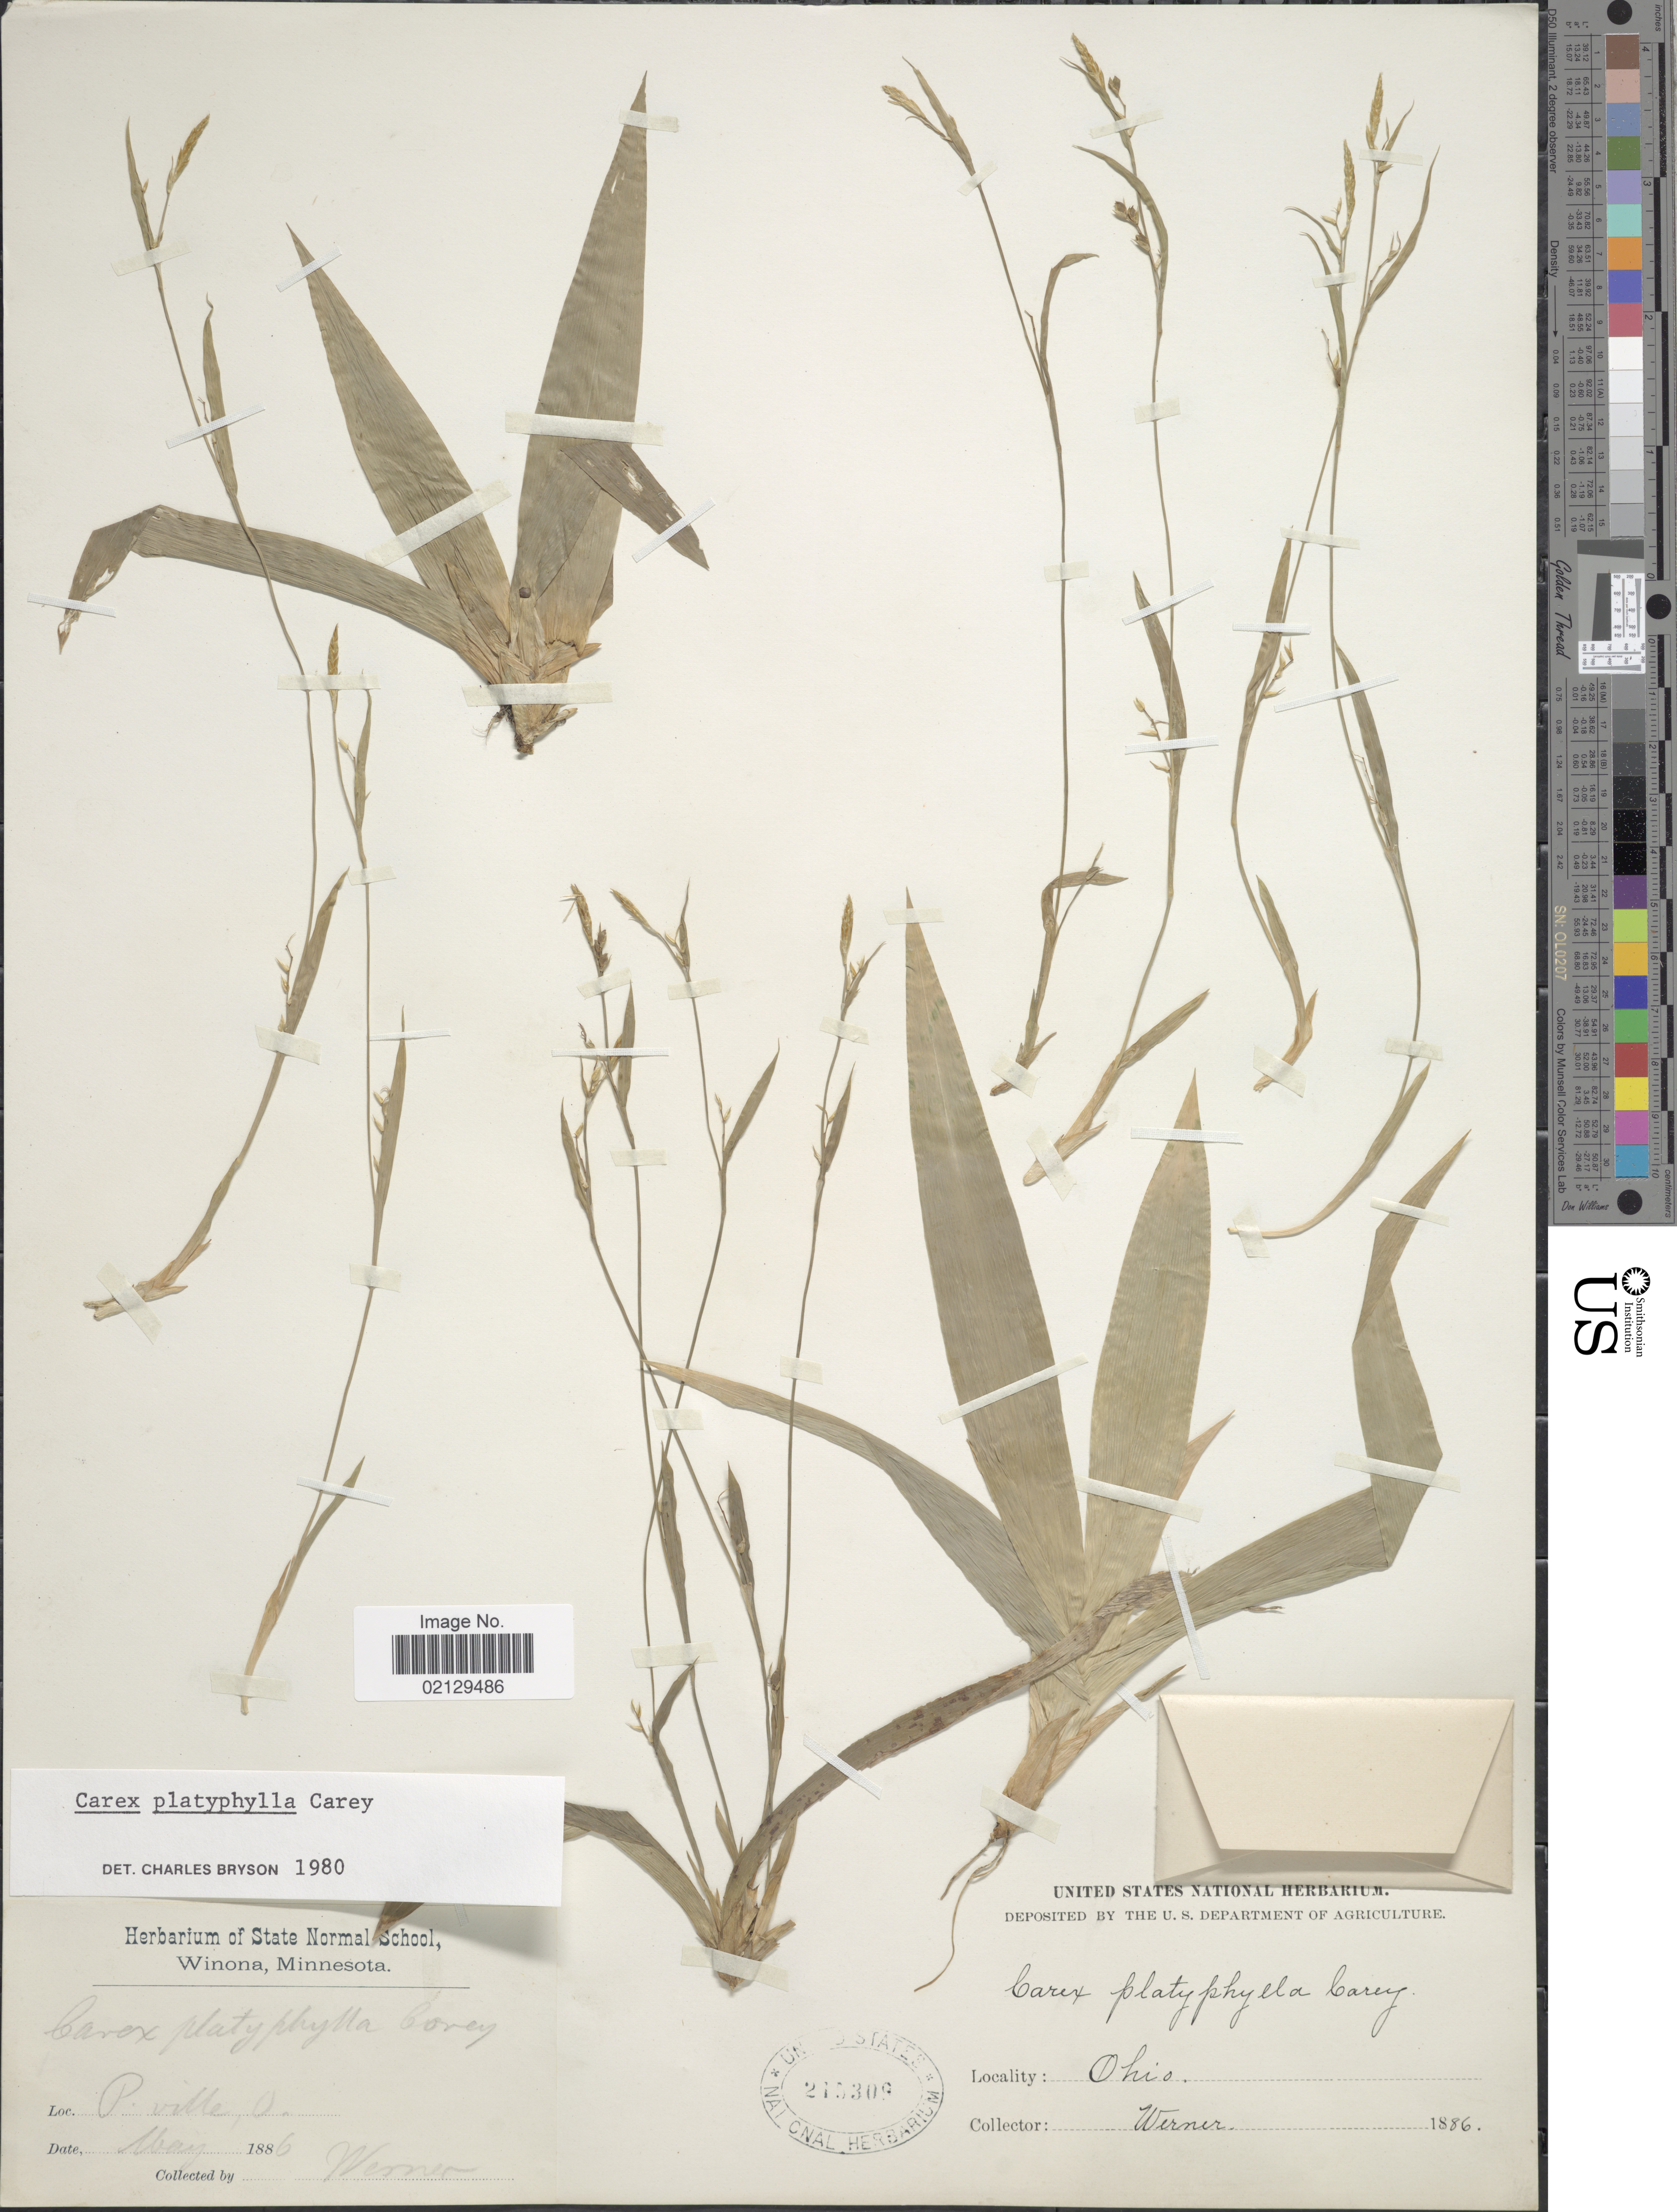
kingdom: Plantae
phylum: Tracheophyta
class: Liliopsida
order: Poales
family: Cyperaceae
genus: Carex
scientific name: Carex platyphylla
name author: J. Carey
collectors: -. Werner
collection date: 1886-05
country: United States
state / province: Ohio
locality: P-ville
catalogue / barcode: US 215309